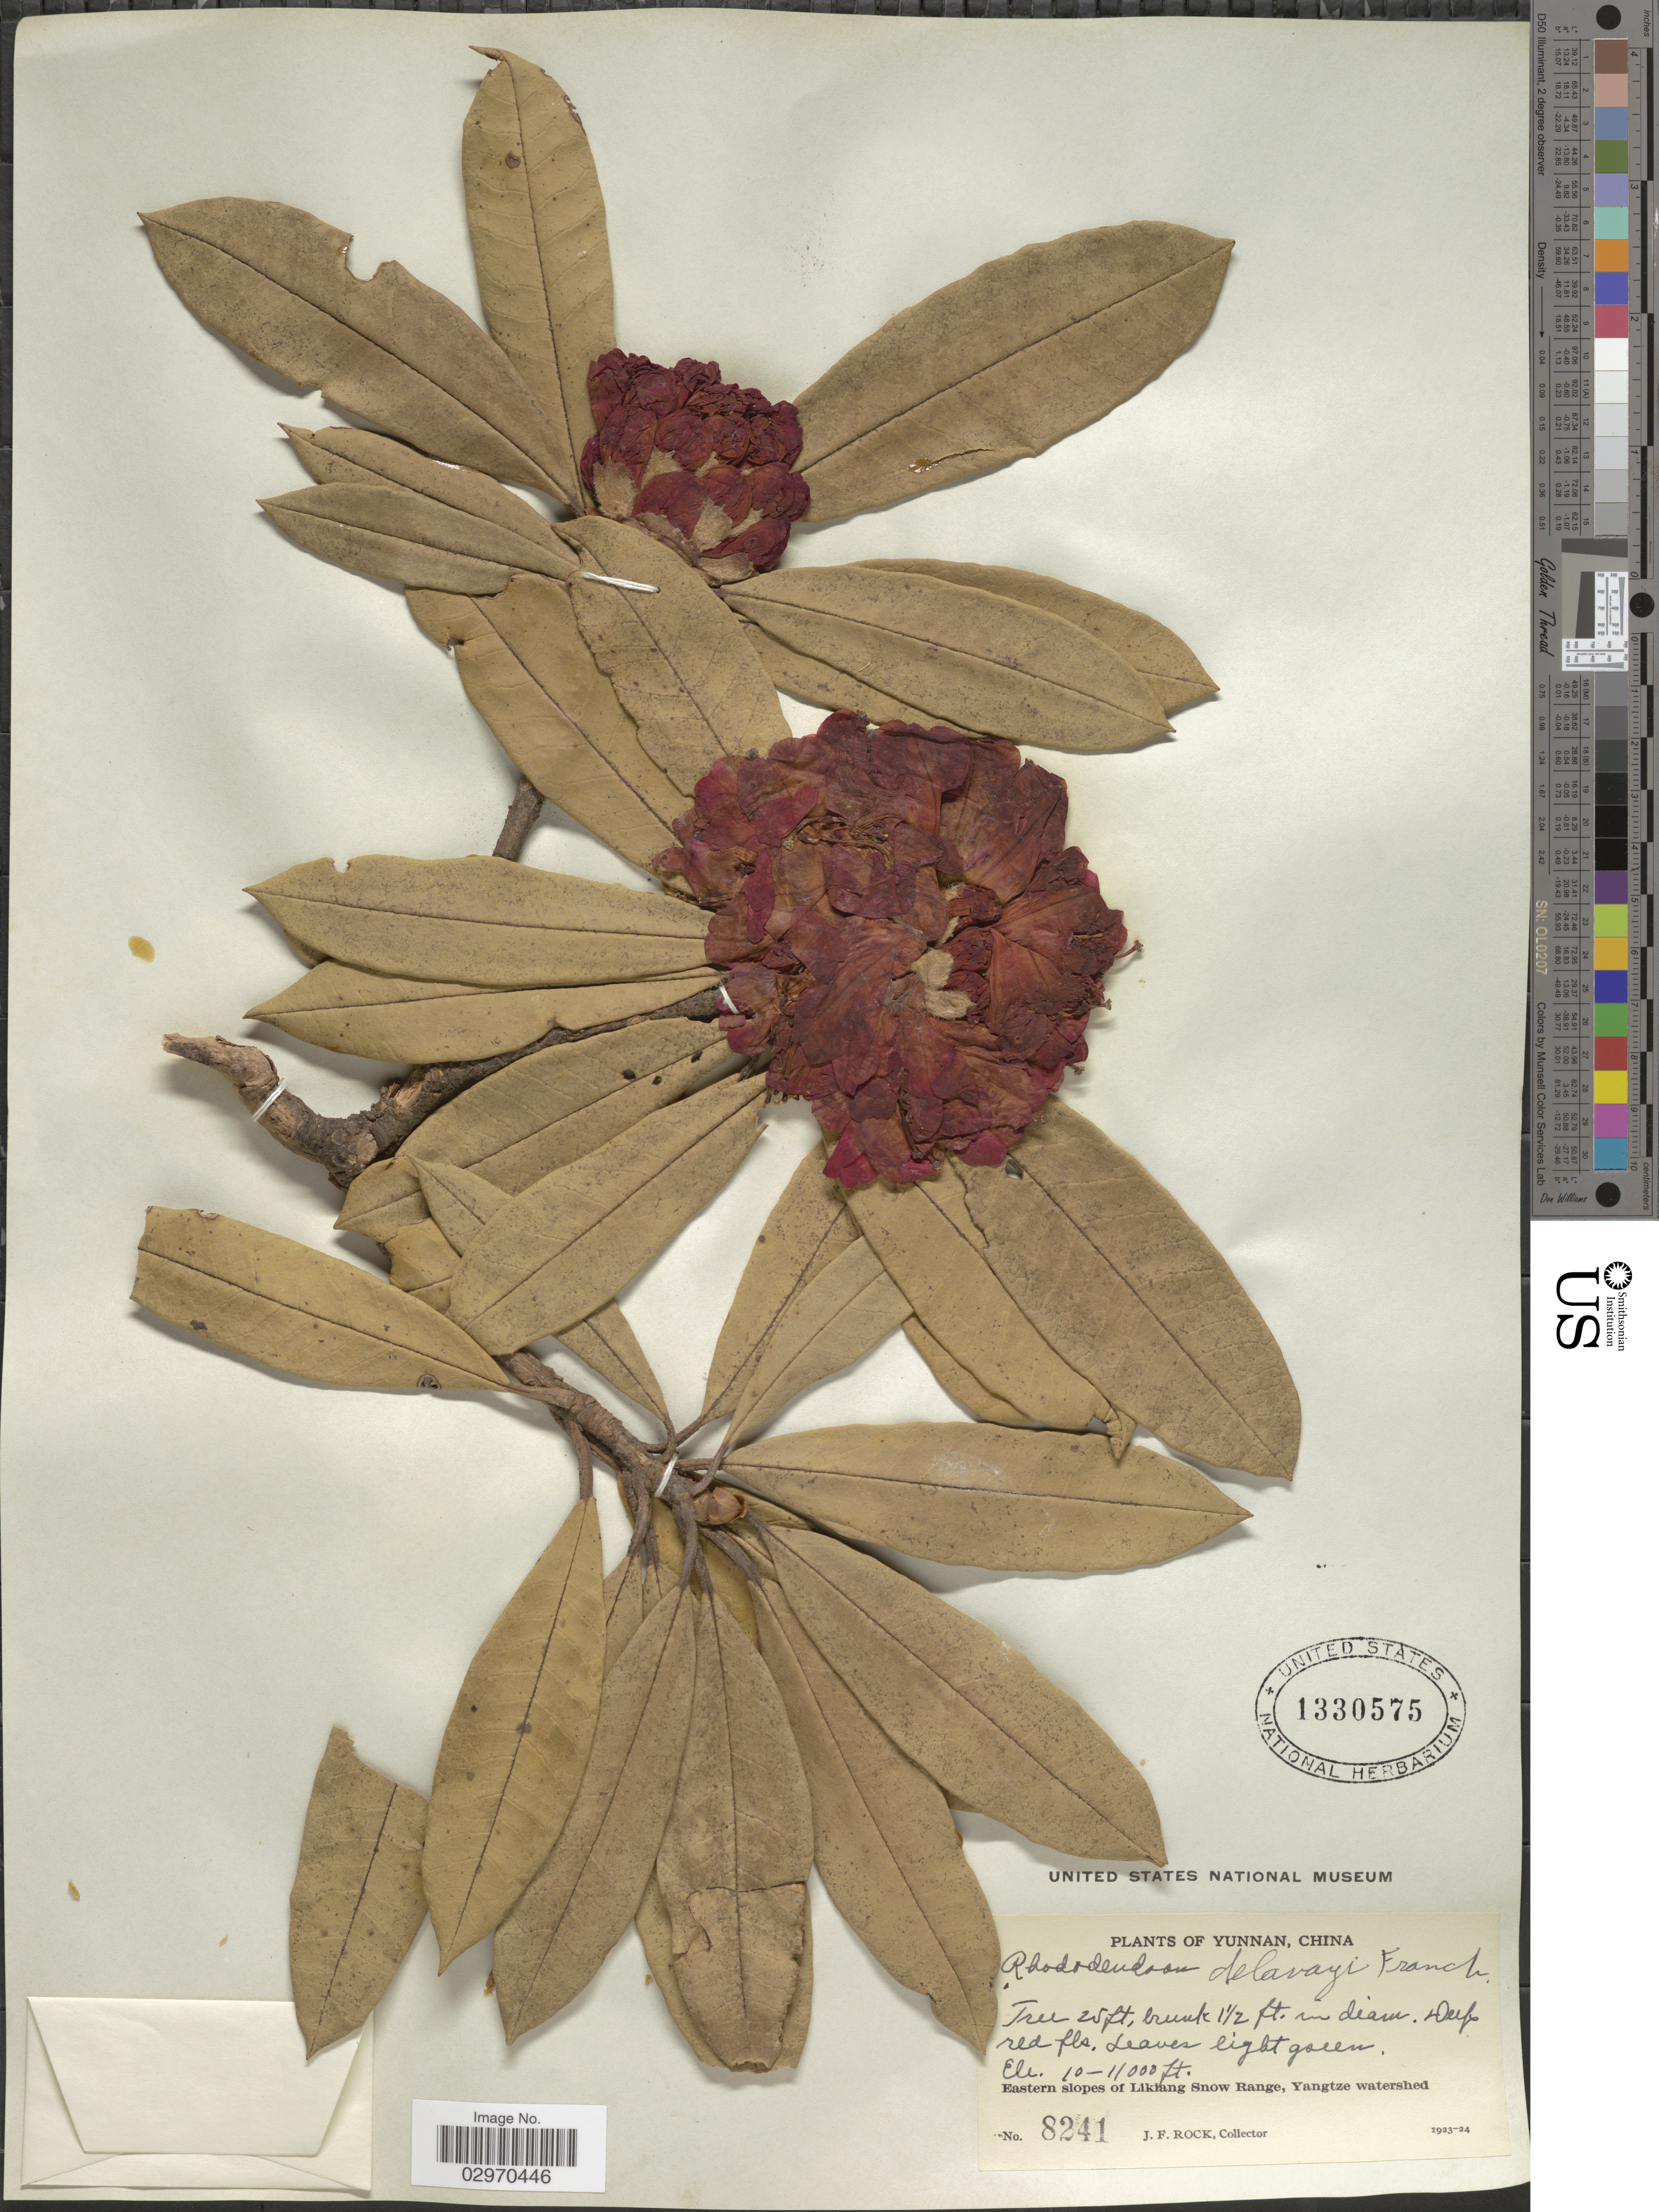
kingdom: Plantae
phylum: Tracheophyta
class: Magnoliopsida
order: Ericales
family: Ericaceae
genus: Rhododendron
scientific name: Rhododendron delavayi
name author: Franch.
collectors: J. Rock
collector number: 8241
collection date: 1923/1924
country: China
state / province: Yunnan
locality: Eastern slopes of Likiang Snow Range, Yangtze watershed.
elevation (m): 3048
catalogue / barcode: US 1330575